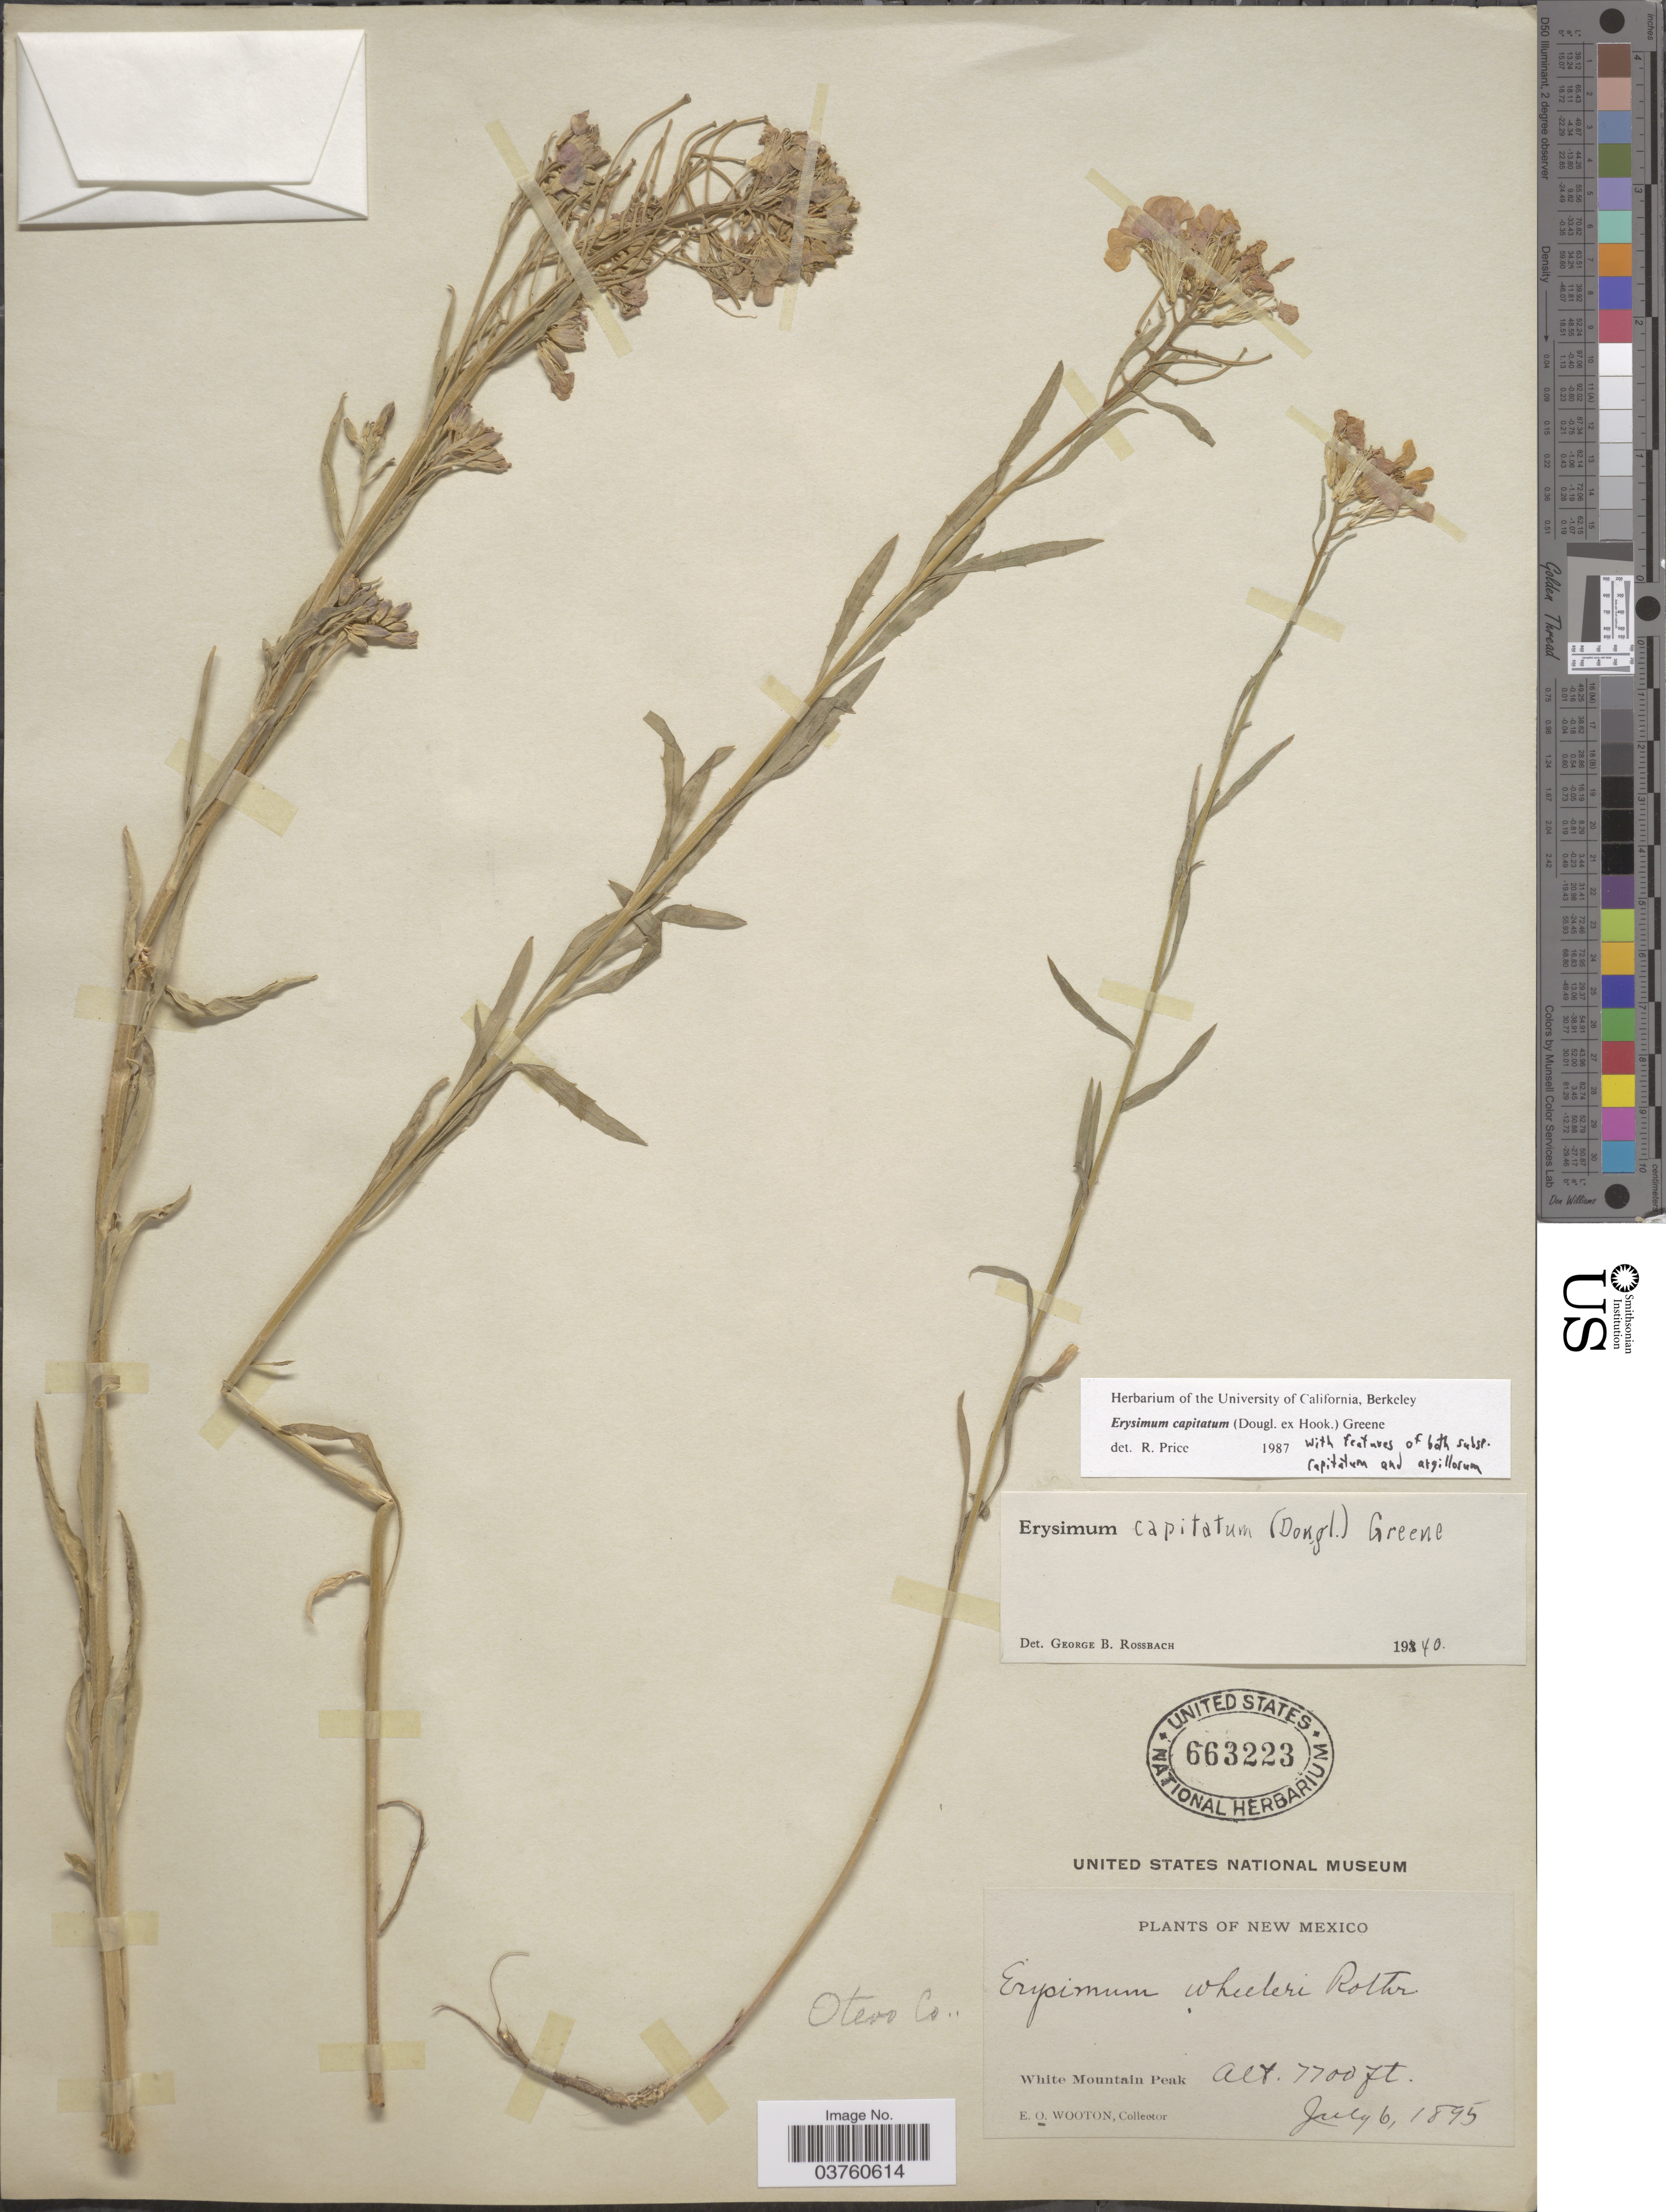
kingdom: Plantae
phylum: Tracheophyta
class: Magnoliopsida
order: Brassicales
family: Brassicaceae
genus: Erysimum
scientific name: Erysimum capitatum subsp. capitatum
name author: (Douglas ex Hook.) Greene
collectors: E. O. Wooton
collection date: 1895-07-06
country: United States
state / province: New Mexico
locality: White Mountain Peak. Otero Co.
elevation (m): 2347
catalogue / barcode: US 663223